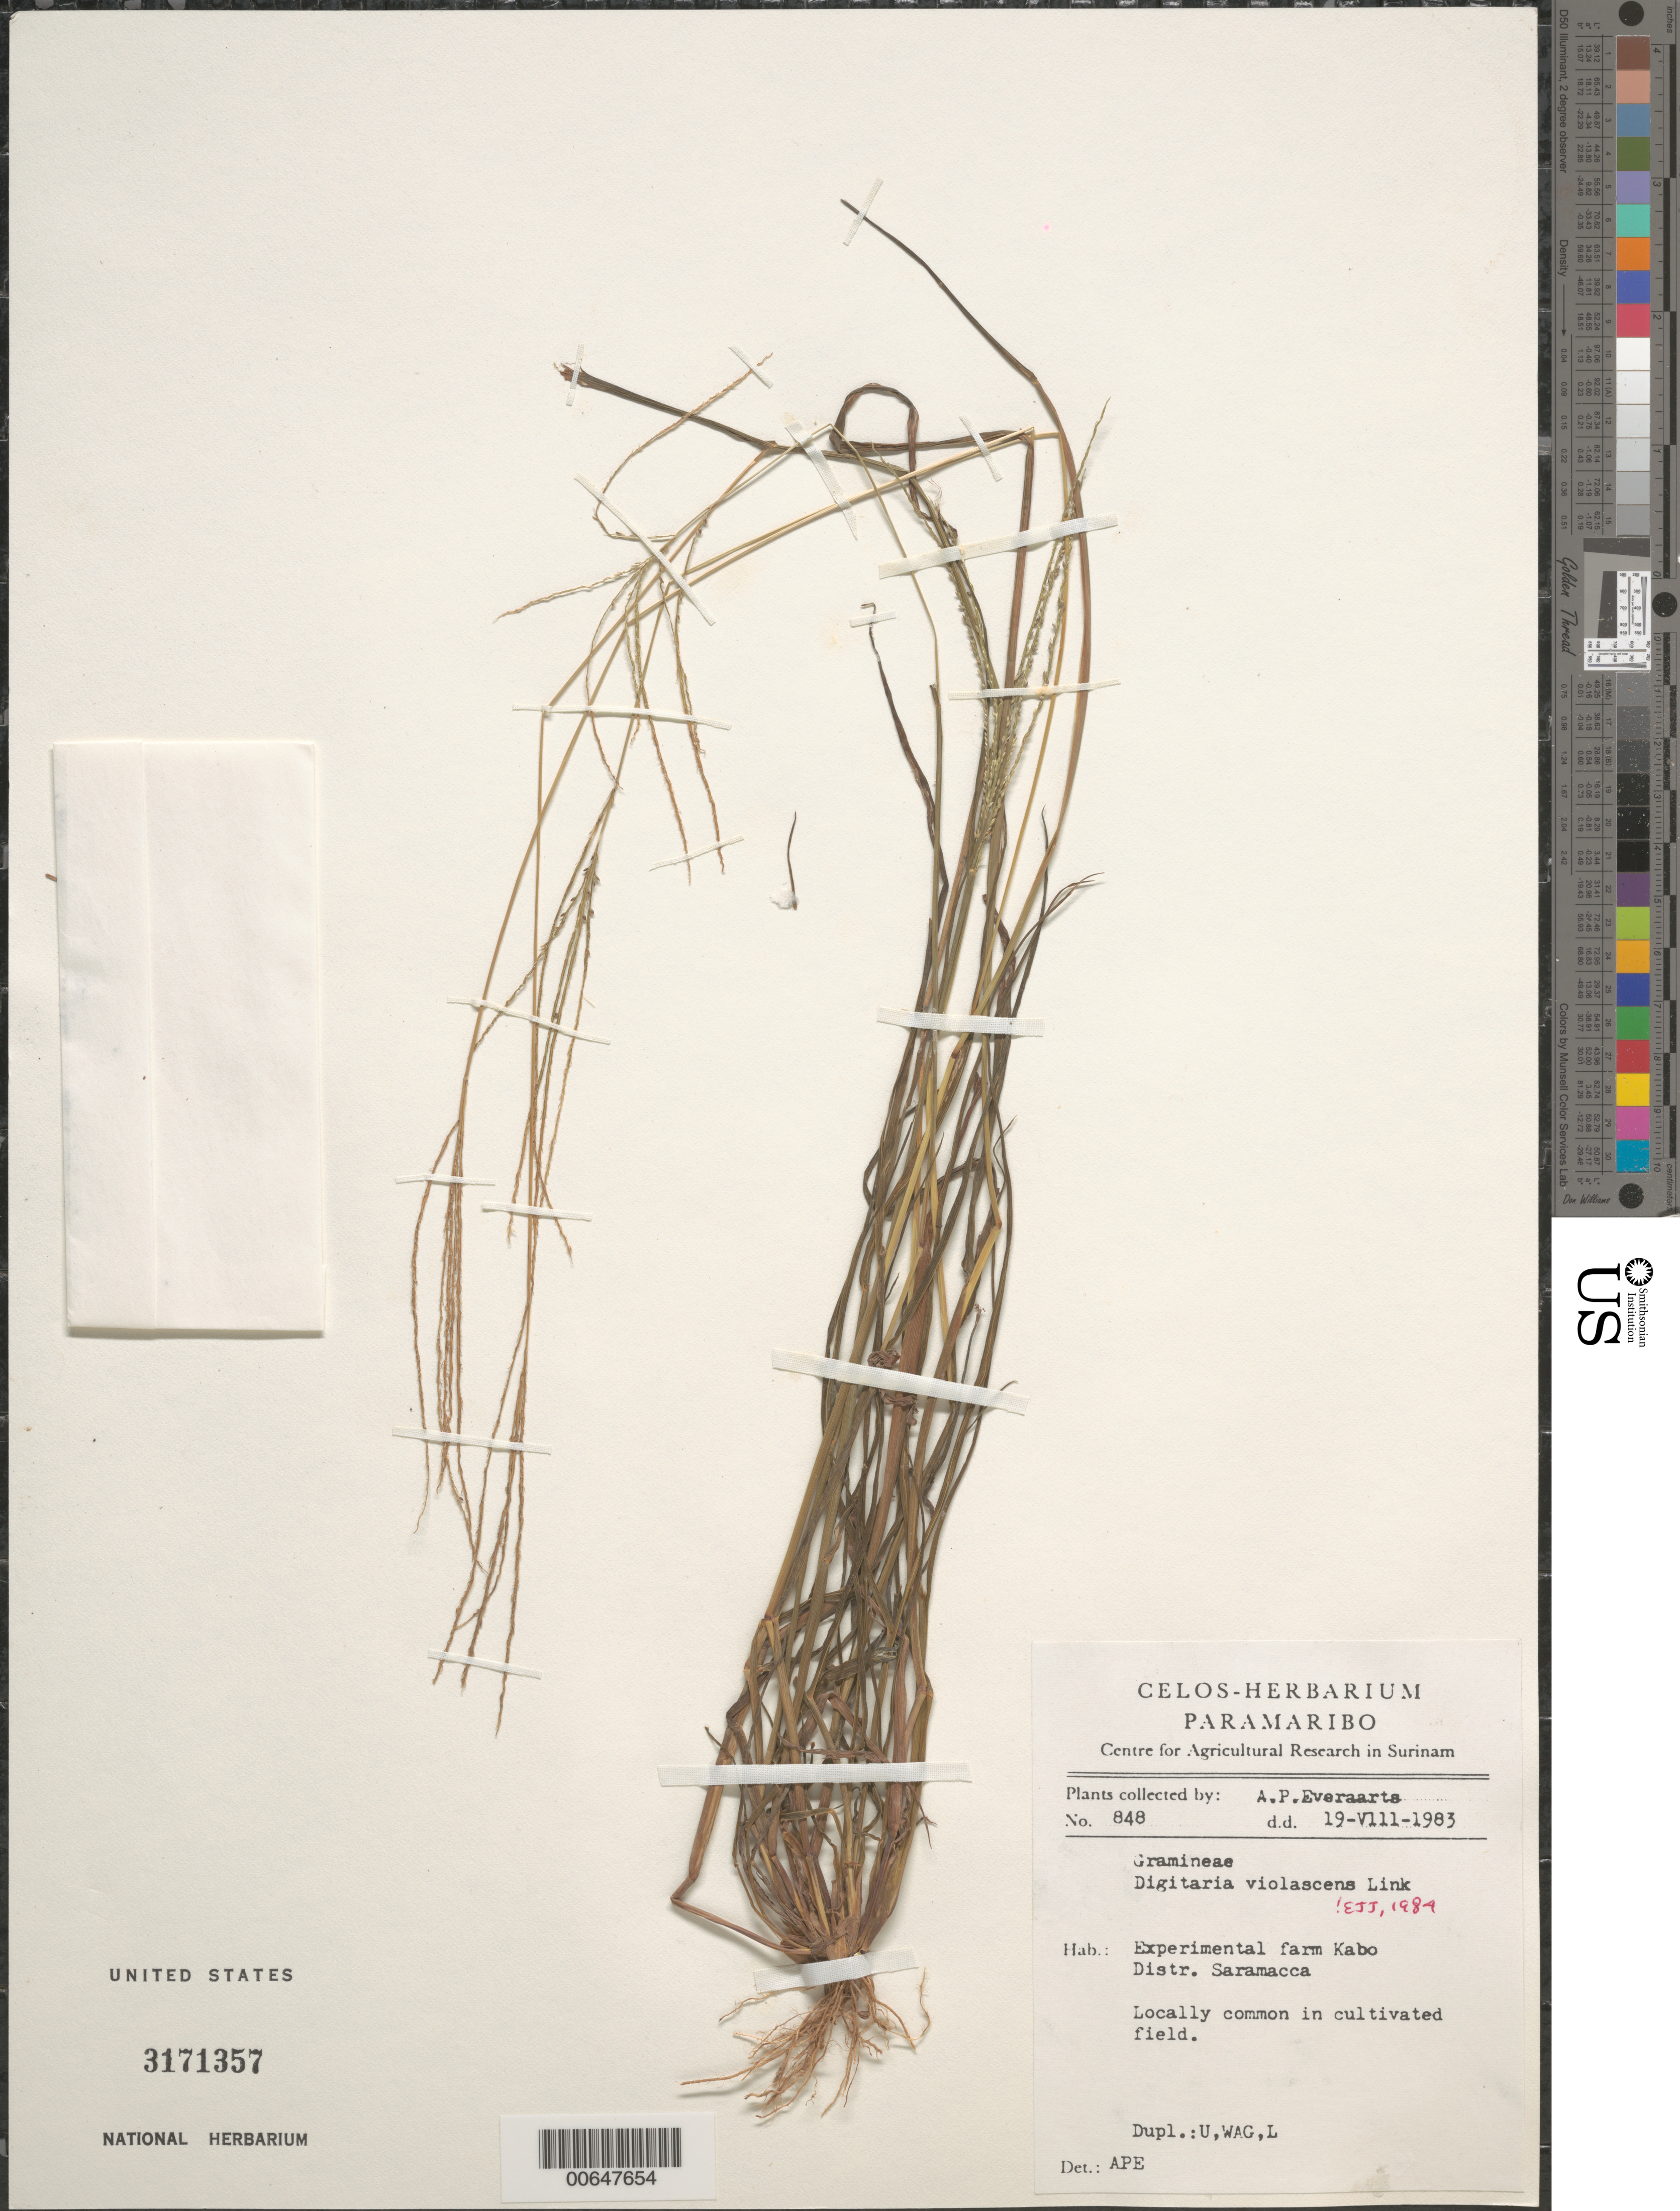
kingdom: Plantae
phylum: Tracheophyta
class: Liliopsida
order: Poales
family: Poaceae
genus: Digitaria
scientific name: Digitaria violascens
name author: Link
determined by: Judziewicz, E. J.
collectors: A. Everaarts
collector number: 848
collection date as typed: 19-Aug-83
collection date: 1983-08-19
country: Suriname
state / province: Saramacca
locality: Kabo Experimental Farm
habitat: Cultivated field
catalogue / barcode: US 3171357